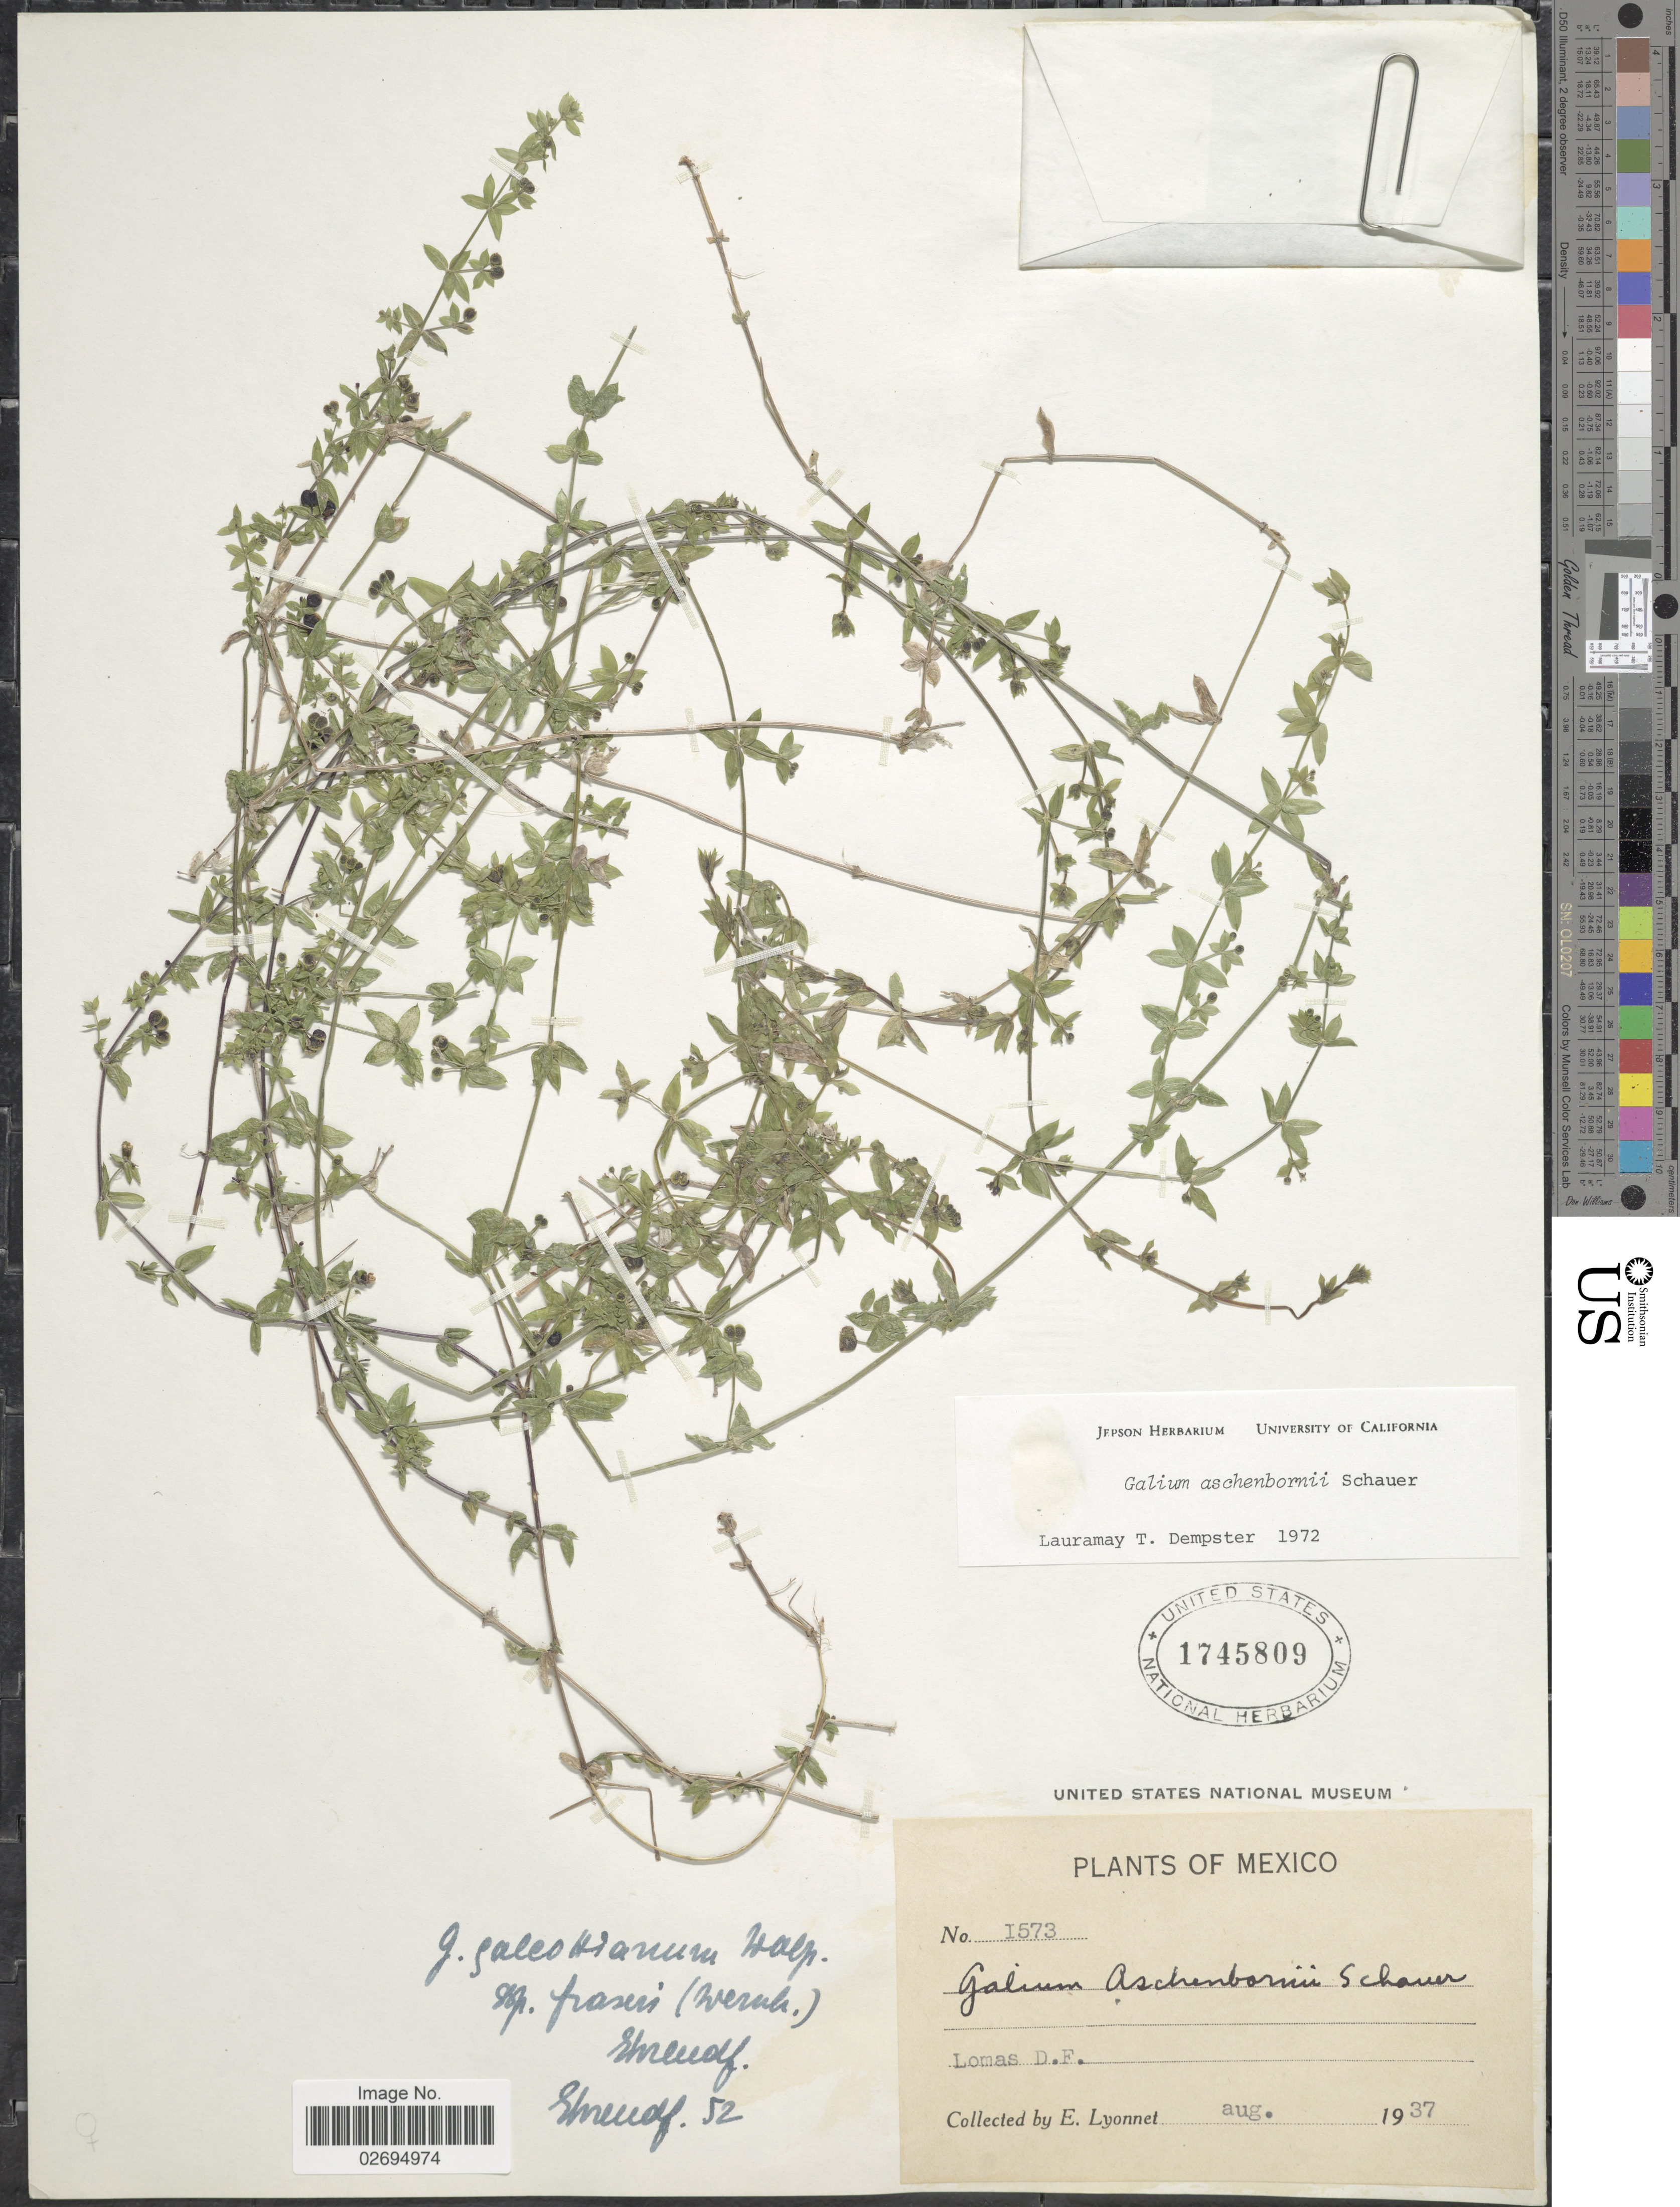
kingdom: Plantae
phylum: Tracheophyta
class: Magnoliopsida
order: Gentianales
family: Rubiaceae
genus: Galium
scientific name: Galium aschenbornii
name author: Schauer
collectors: E. Lyonnet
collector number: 1573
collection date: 1937-08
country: Mexico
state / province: Distrito Federal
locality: Lomas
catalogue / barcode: US 1745809